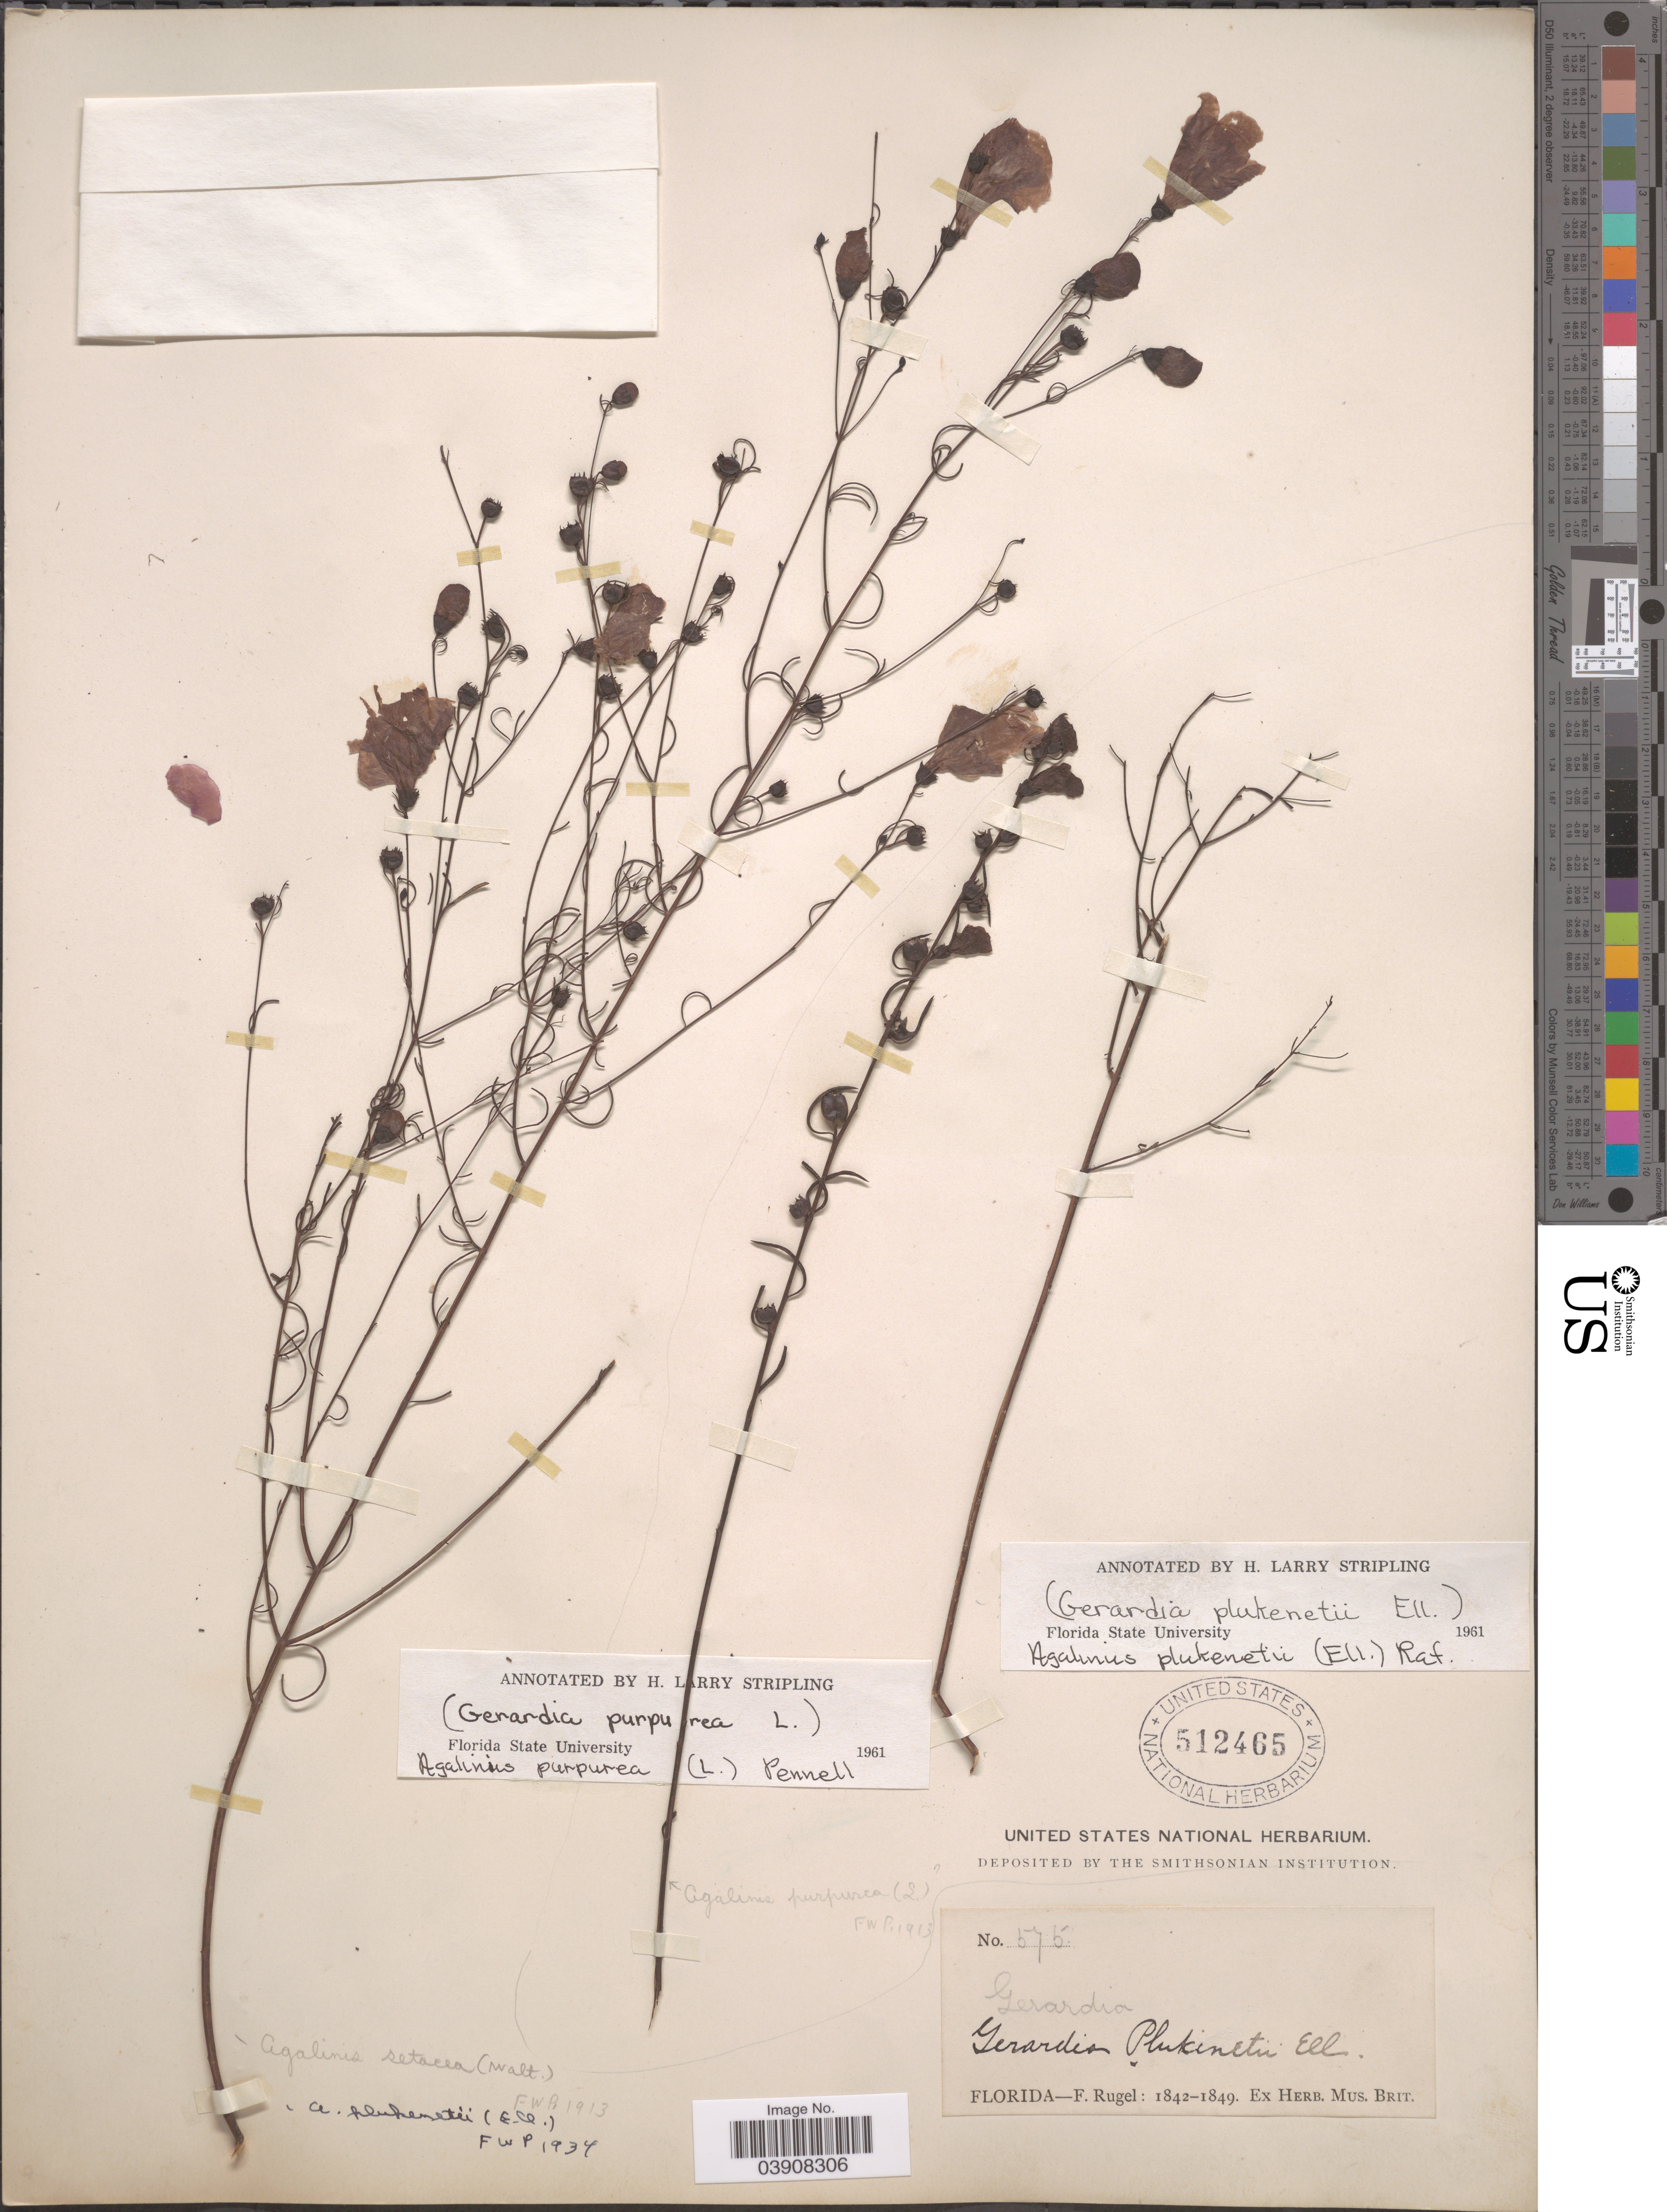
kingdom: Plantae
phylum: Tracheophyta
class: Magnoliopsida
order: Lamiales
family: Orobanchaceae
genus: Agalinis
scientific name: Agalinis purpurea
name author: (L.) Pennell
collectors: F. Rugel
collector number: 575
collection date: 1842/1849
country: United States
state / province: Florida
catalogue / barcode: US 512465